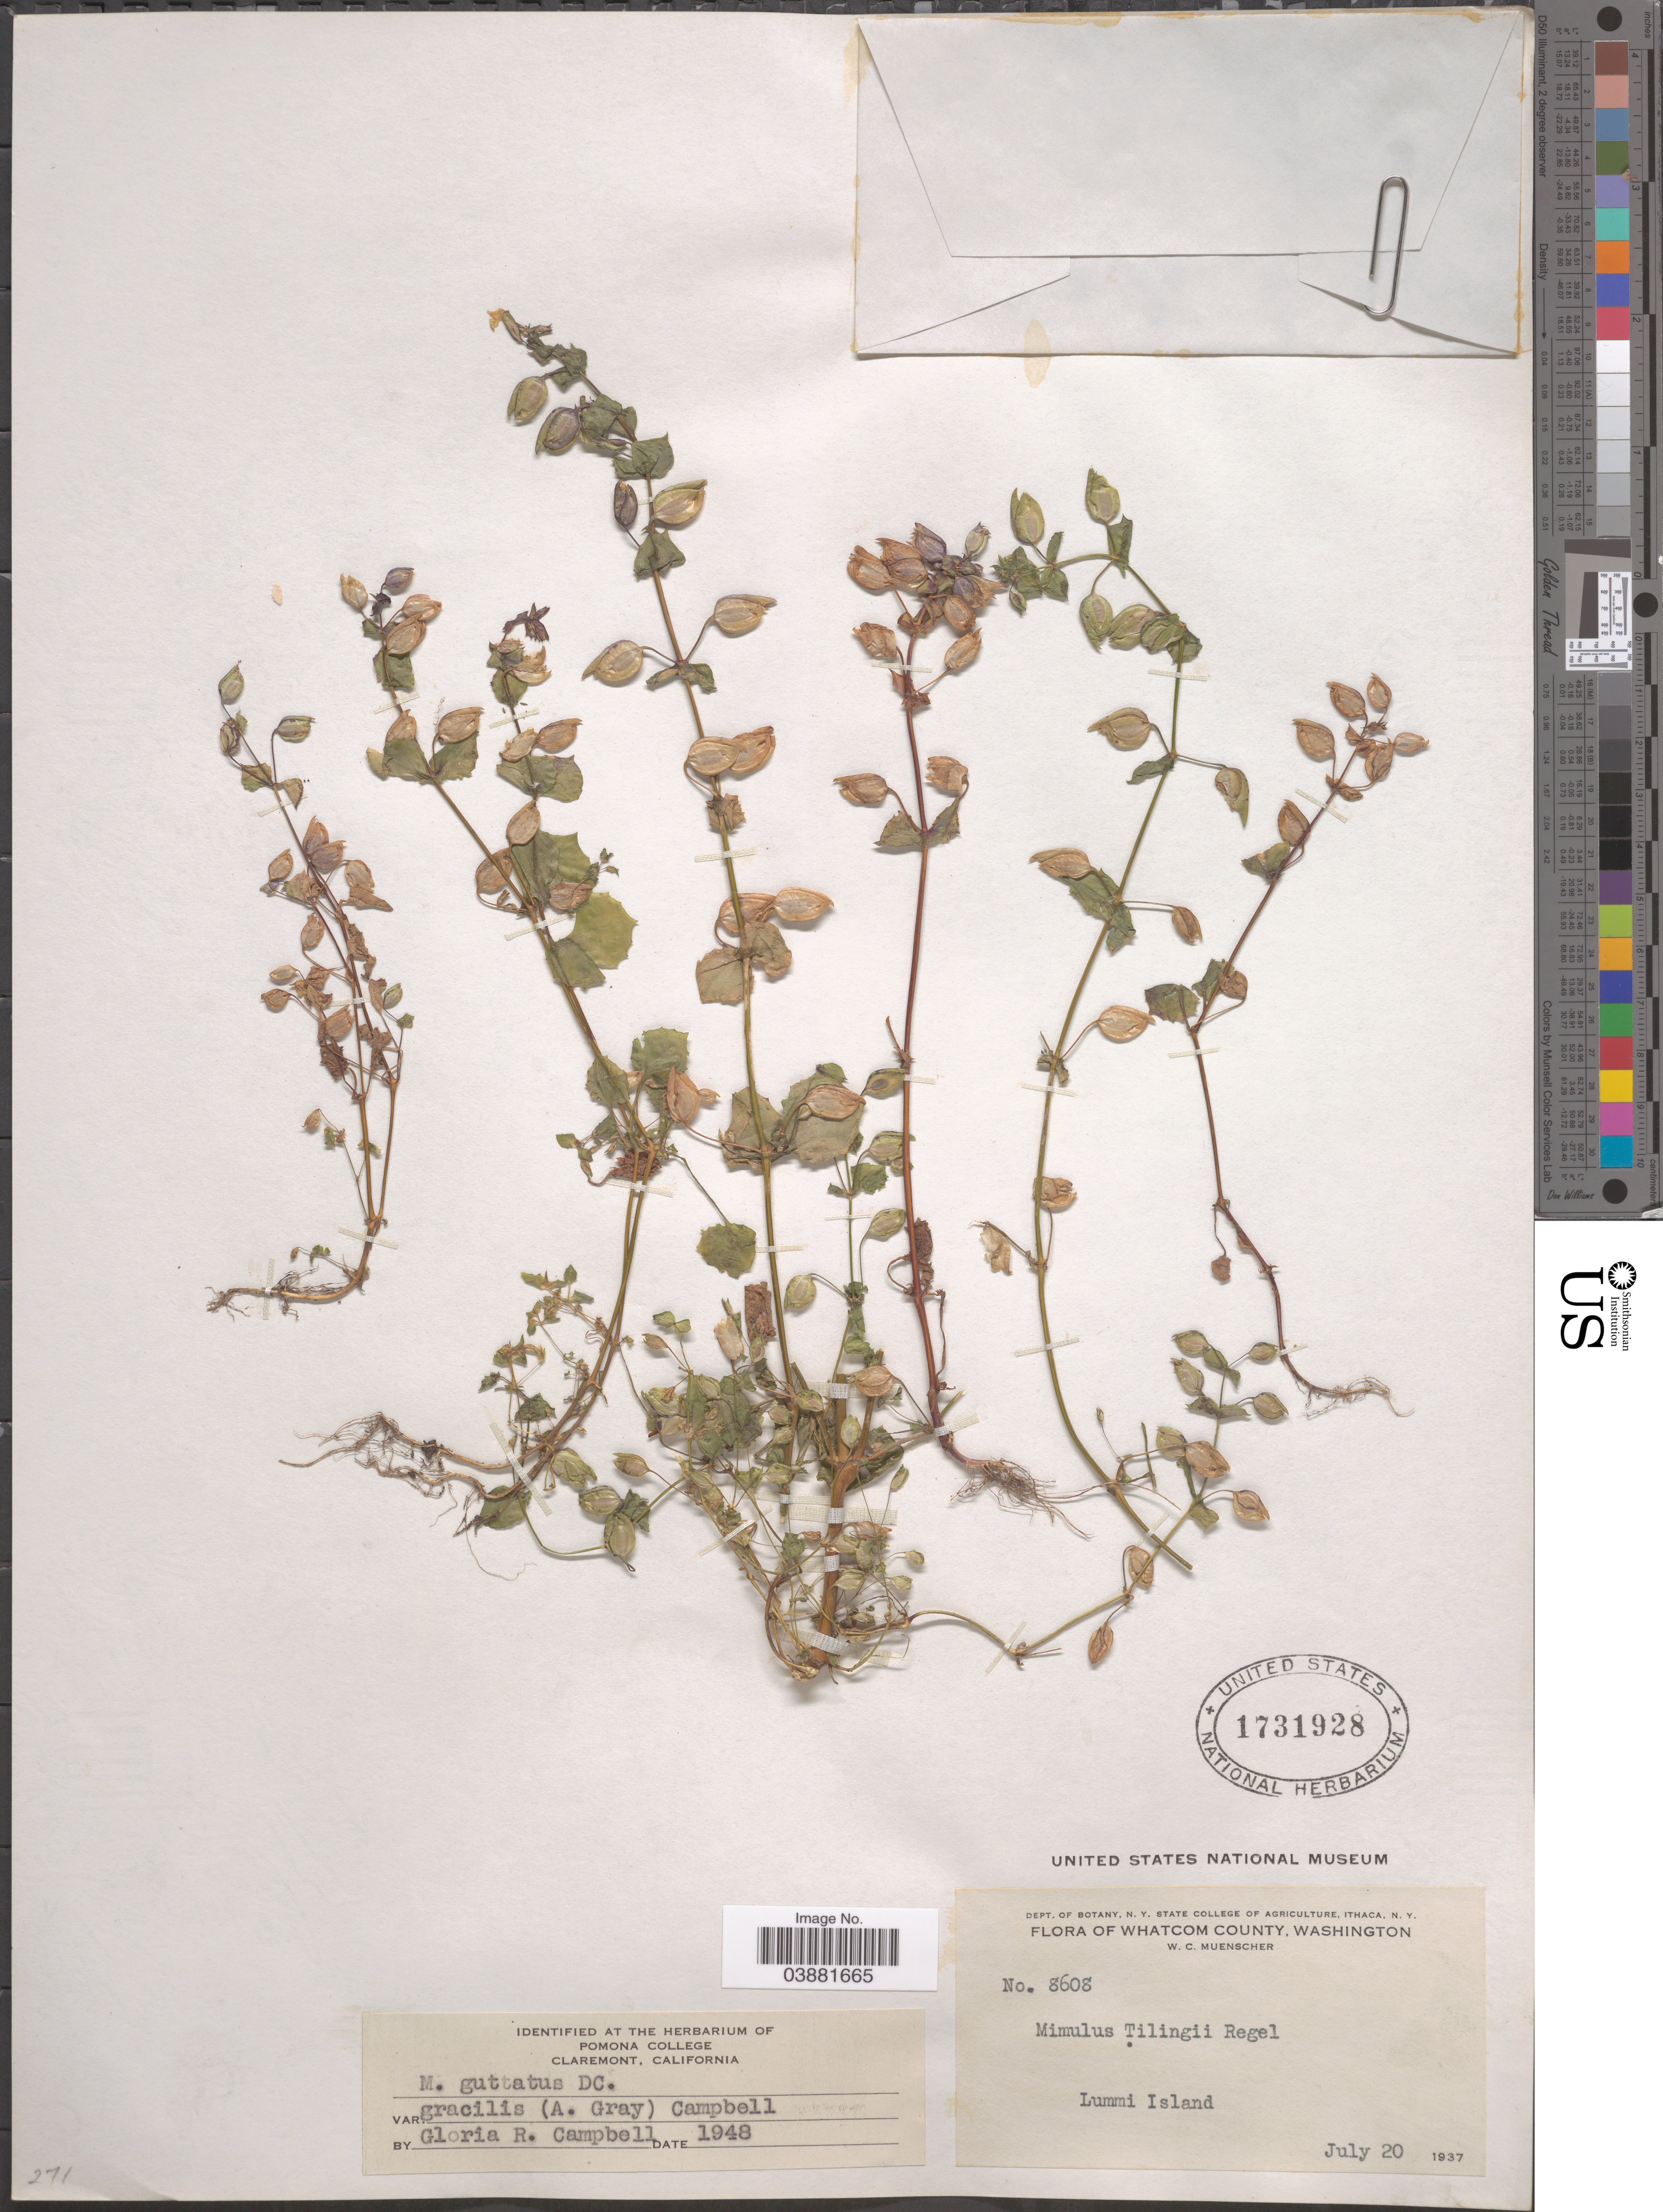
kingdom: Plantae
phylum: Tracheophyta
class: Magnoliopsida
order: Lamiales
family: Phrymaceae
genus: Mimulus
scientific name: Mimulus guttatus var. gracilis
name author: (A. Gray) G.R. Campb.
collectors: W. Muenscher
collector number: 8608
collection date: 1937-07-20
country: United States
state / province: Washington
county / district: Whatcom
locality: Whatcom County. Lummi Island.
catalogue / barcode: US 1731928